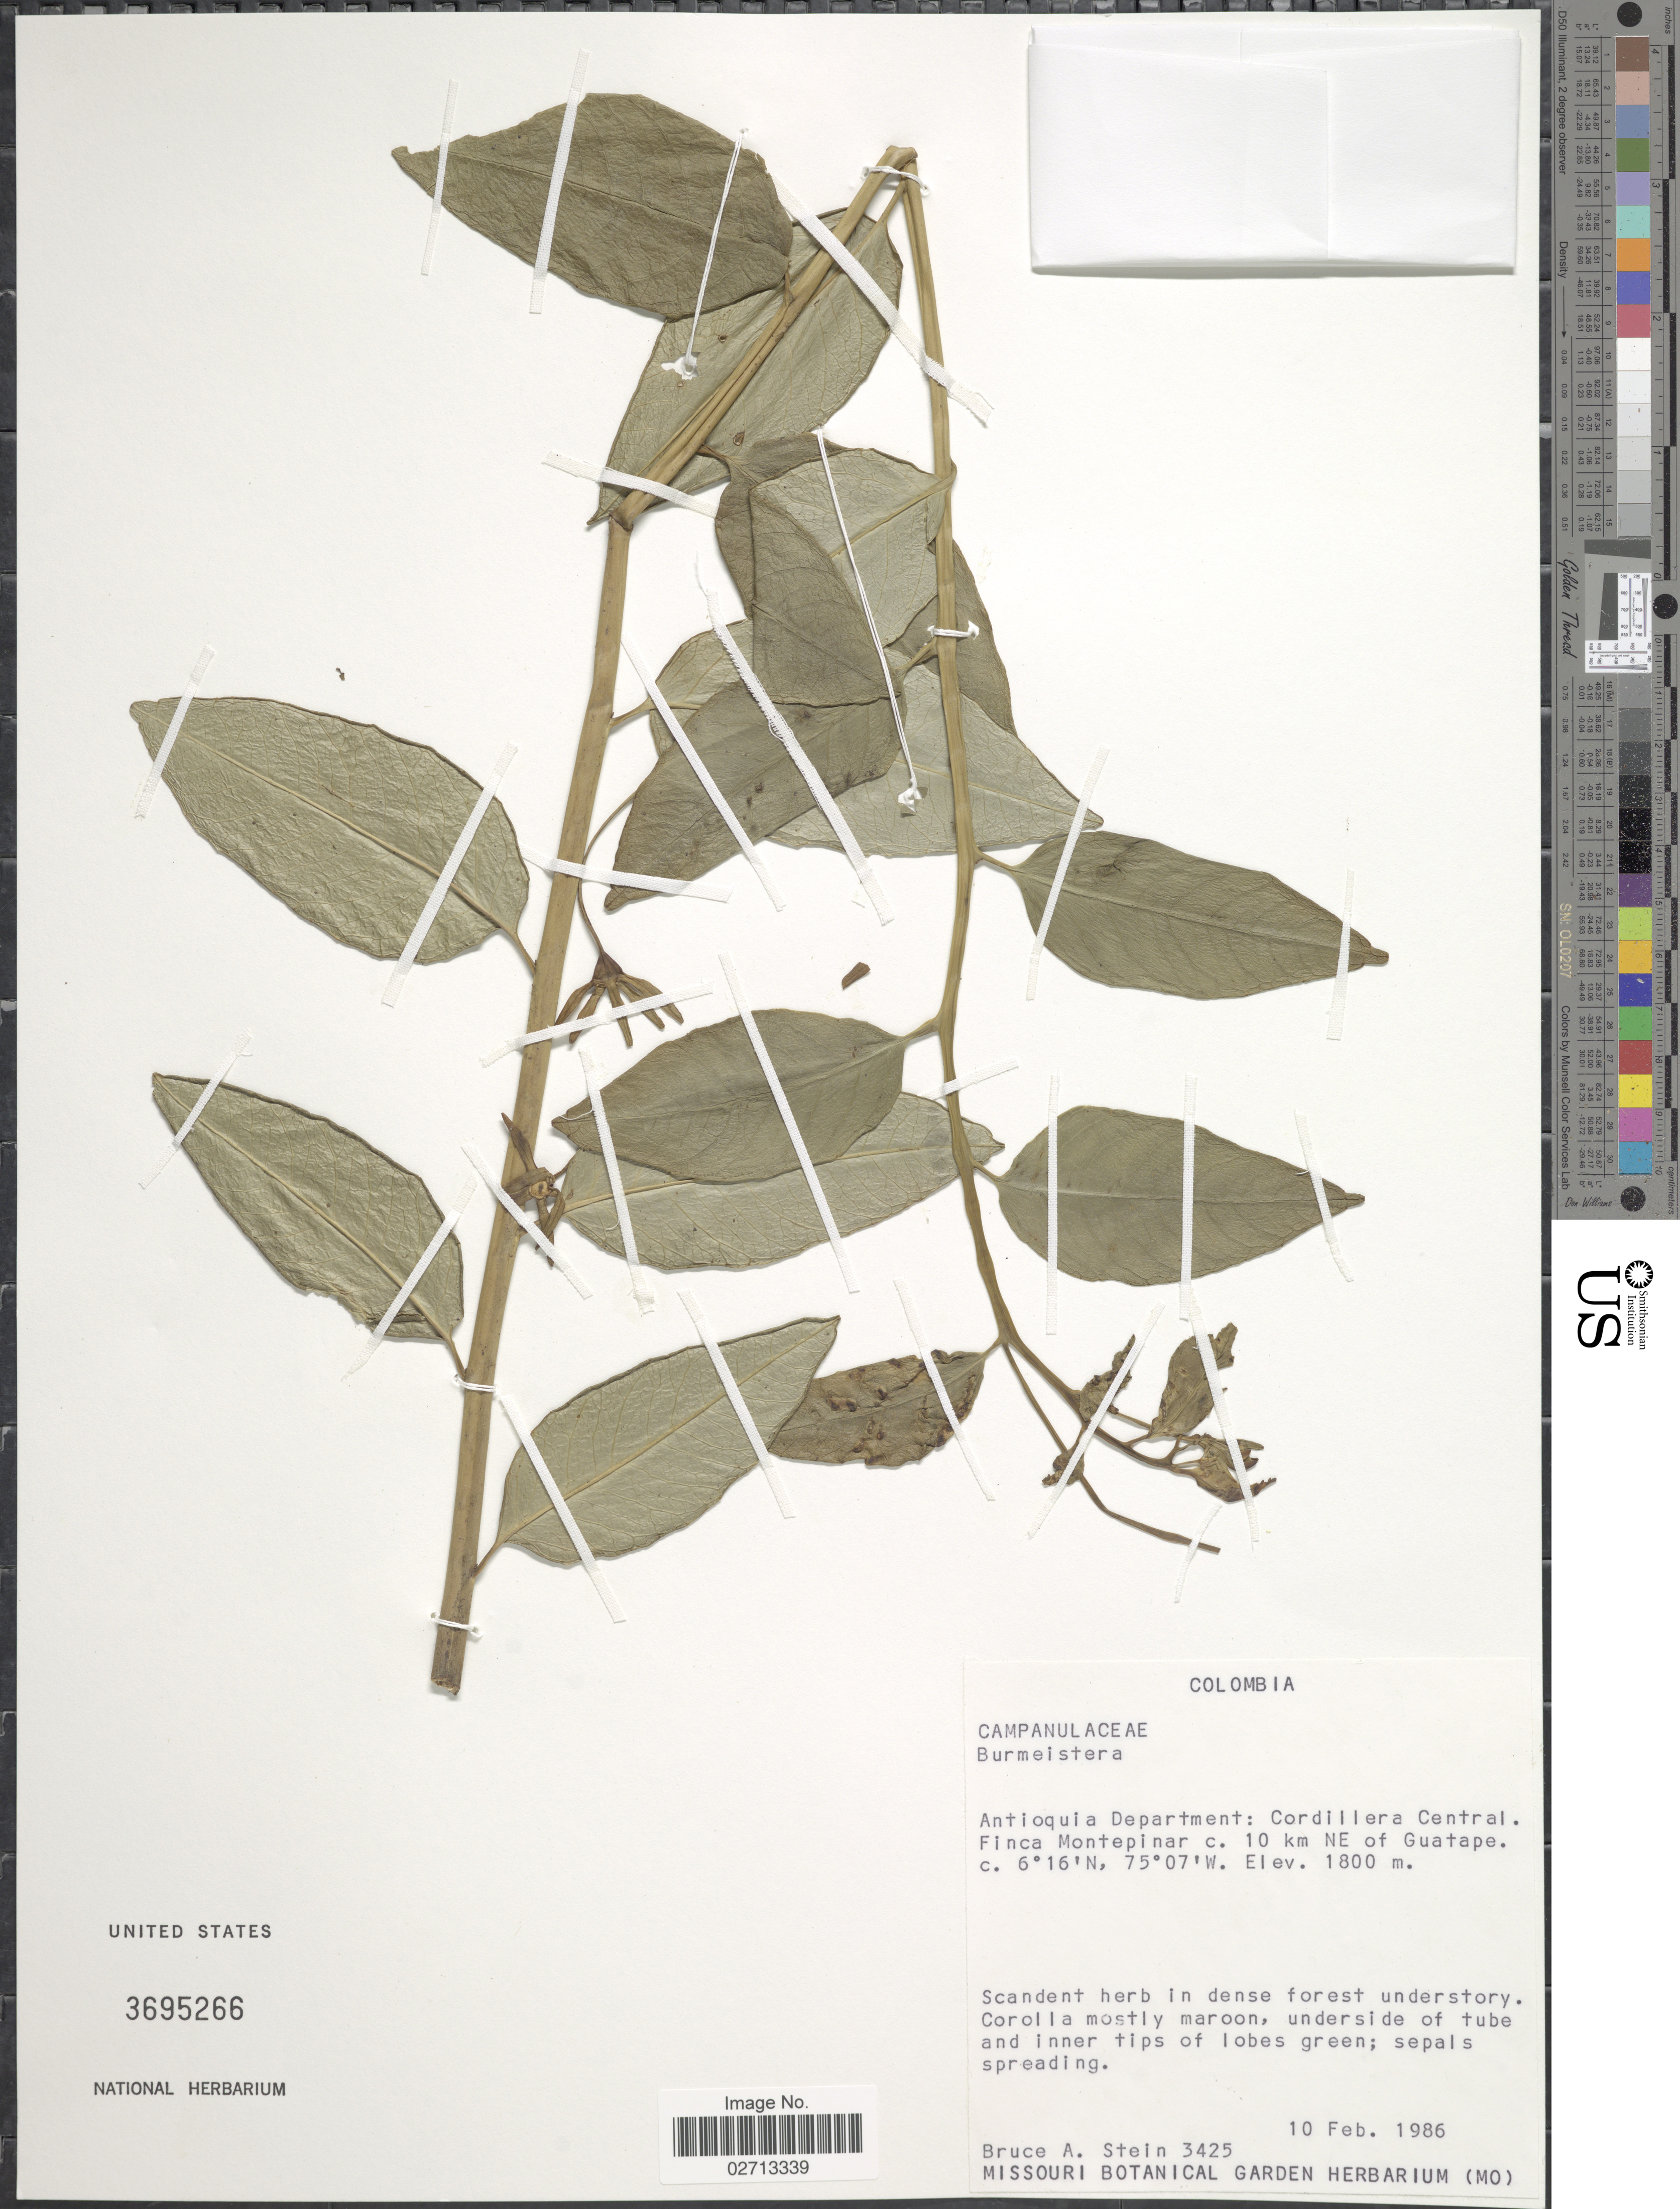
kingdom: Plantae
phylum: Tracheophyta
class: Magnoliopsida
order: Asterales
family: Campanulaceae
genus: Burmeistera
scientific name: Burmeistera sp.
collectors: B. A. Stein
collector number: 3425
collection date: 1986-02-10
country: Colombia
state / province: Antioquia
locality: Antioquia Department: Cordillera Central. Finca Montepinar c. 10 km NE of Guatape.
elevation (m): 1800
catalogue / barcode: US 3695266